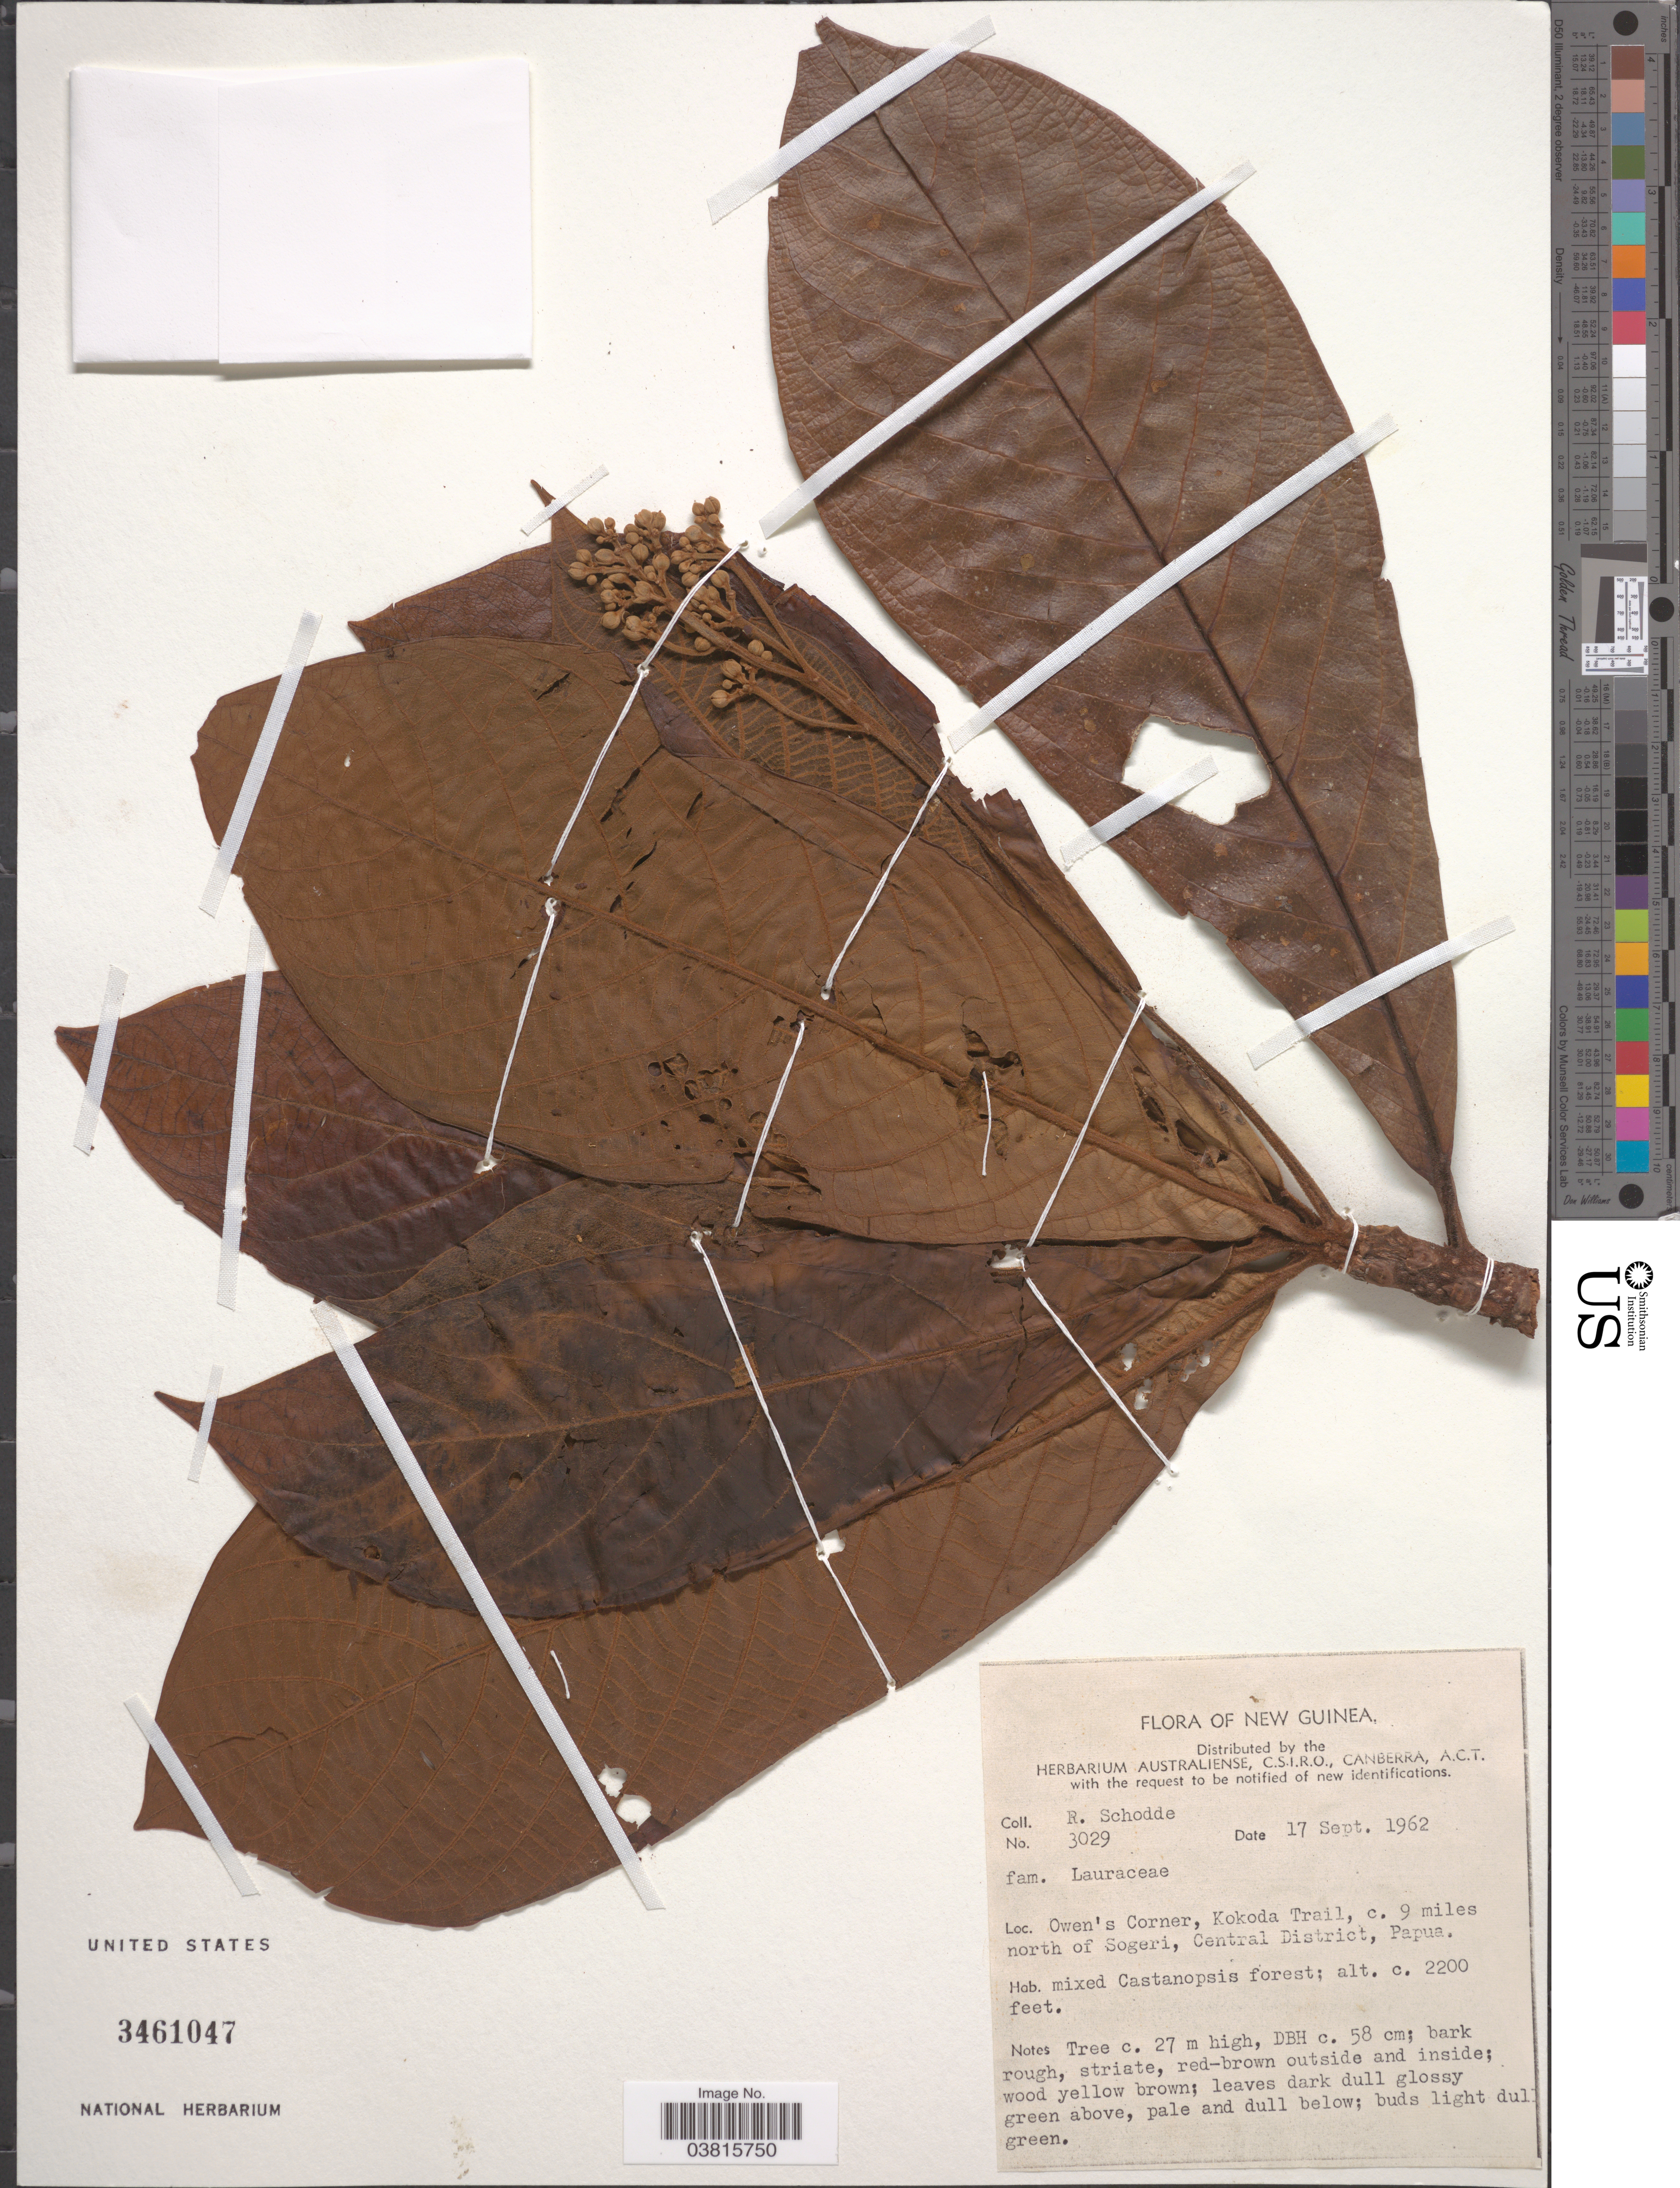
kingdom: Plantae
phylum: Tracheophyta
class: Magnoliopsida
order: Laurales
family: Lauraceae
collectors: R. Schodde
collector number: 3029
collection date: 1962-09-17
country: Papua New Guinea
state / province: Central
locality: New Guinea. Owen's Corner, Kokoda Trail, c. 9 miles north of Sogeri, Central District, Papua. Mixed Castanopsis forest.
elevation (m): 671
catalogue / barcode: US 3461047